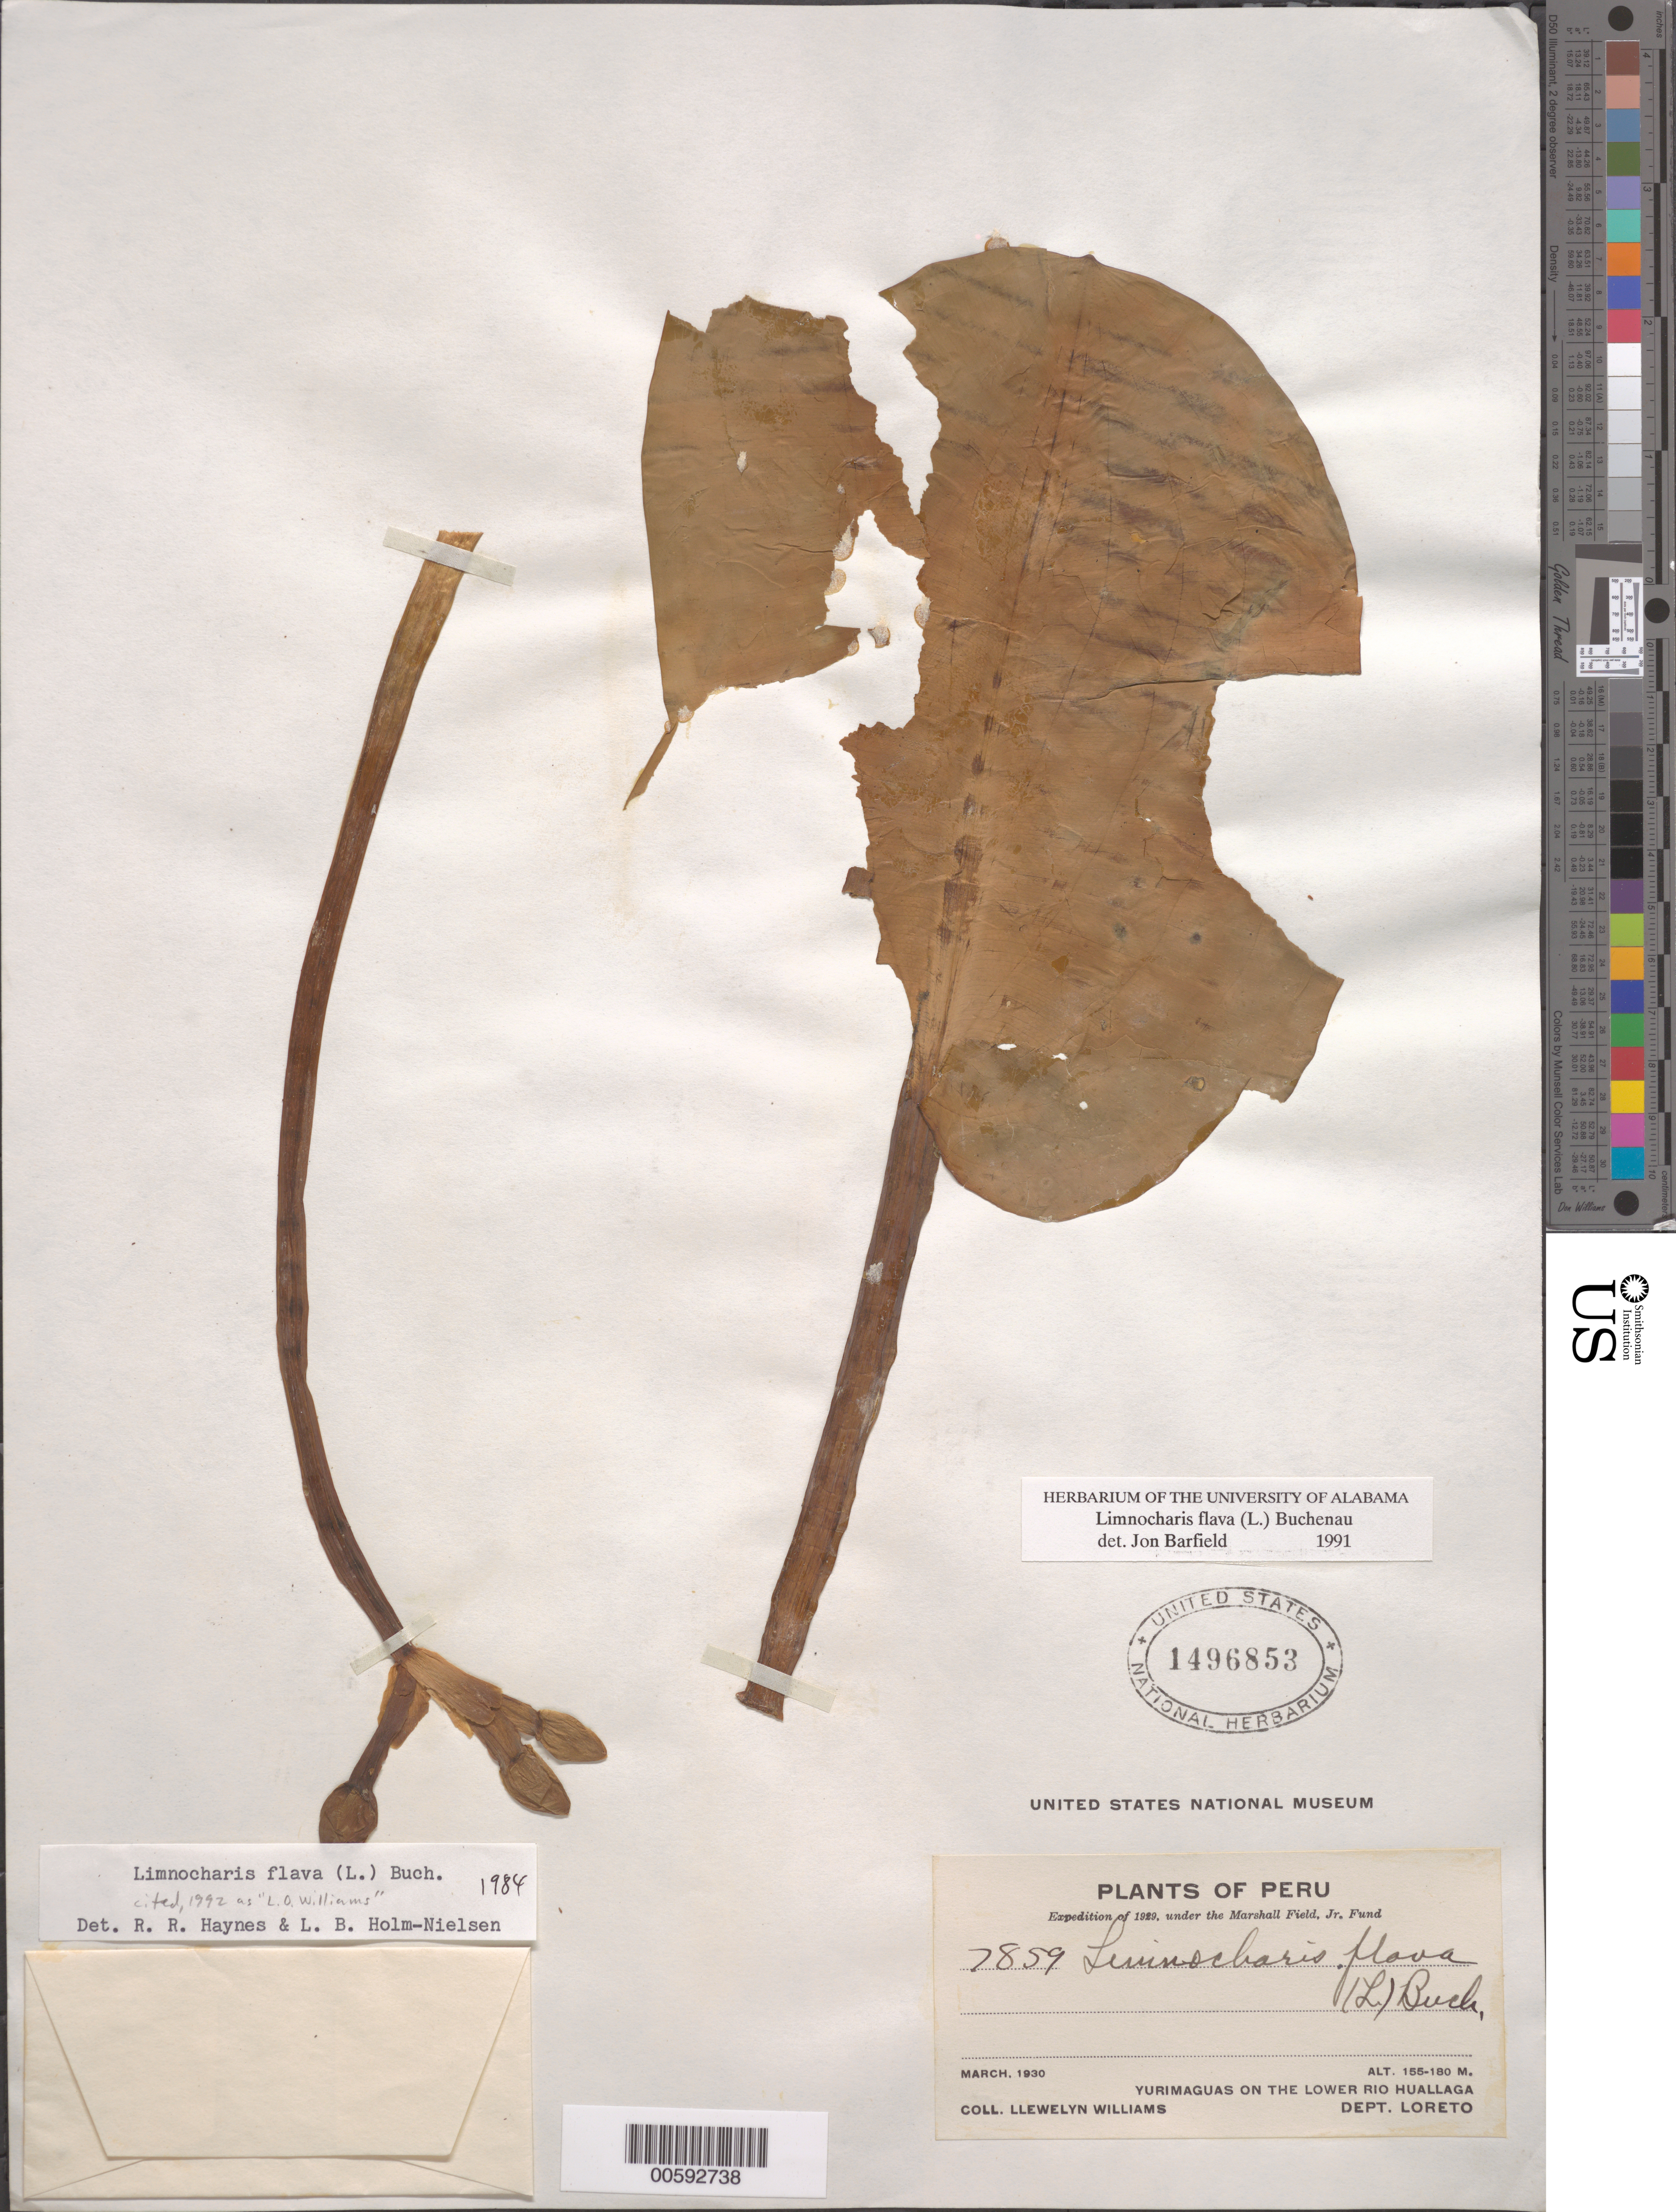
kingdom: Plantae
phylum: Tracheophyta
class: Liliopsida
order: Alismatales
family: Alismataceae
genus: Limnocharis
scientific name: Limnocharis flava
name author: (L.) Buchenau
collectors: Ll. Williams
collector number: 7859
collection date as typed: Mar 1930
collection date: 1930-03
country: Peru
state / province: Loreto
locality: Yurimaguas, Rio Huallaga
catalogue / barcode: US 1496853